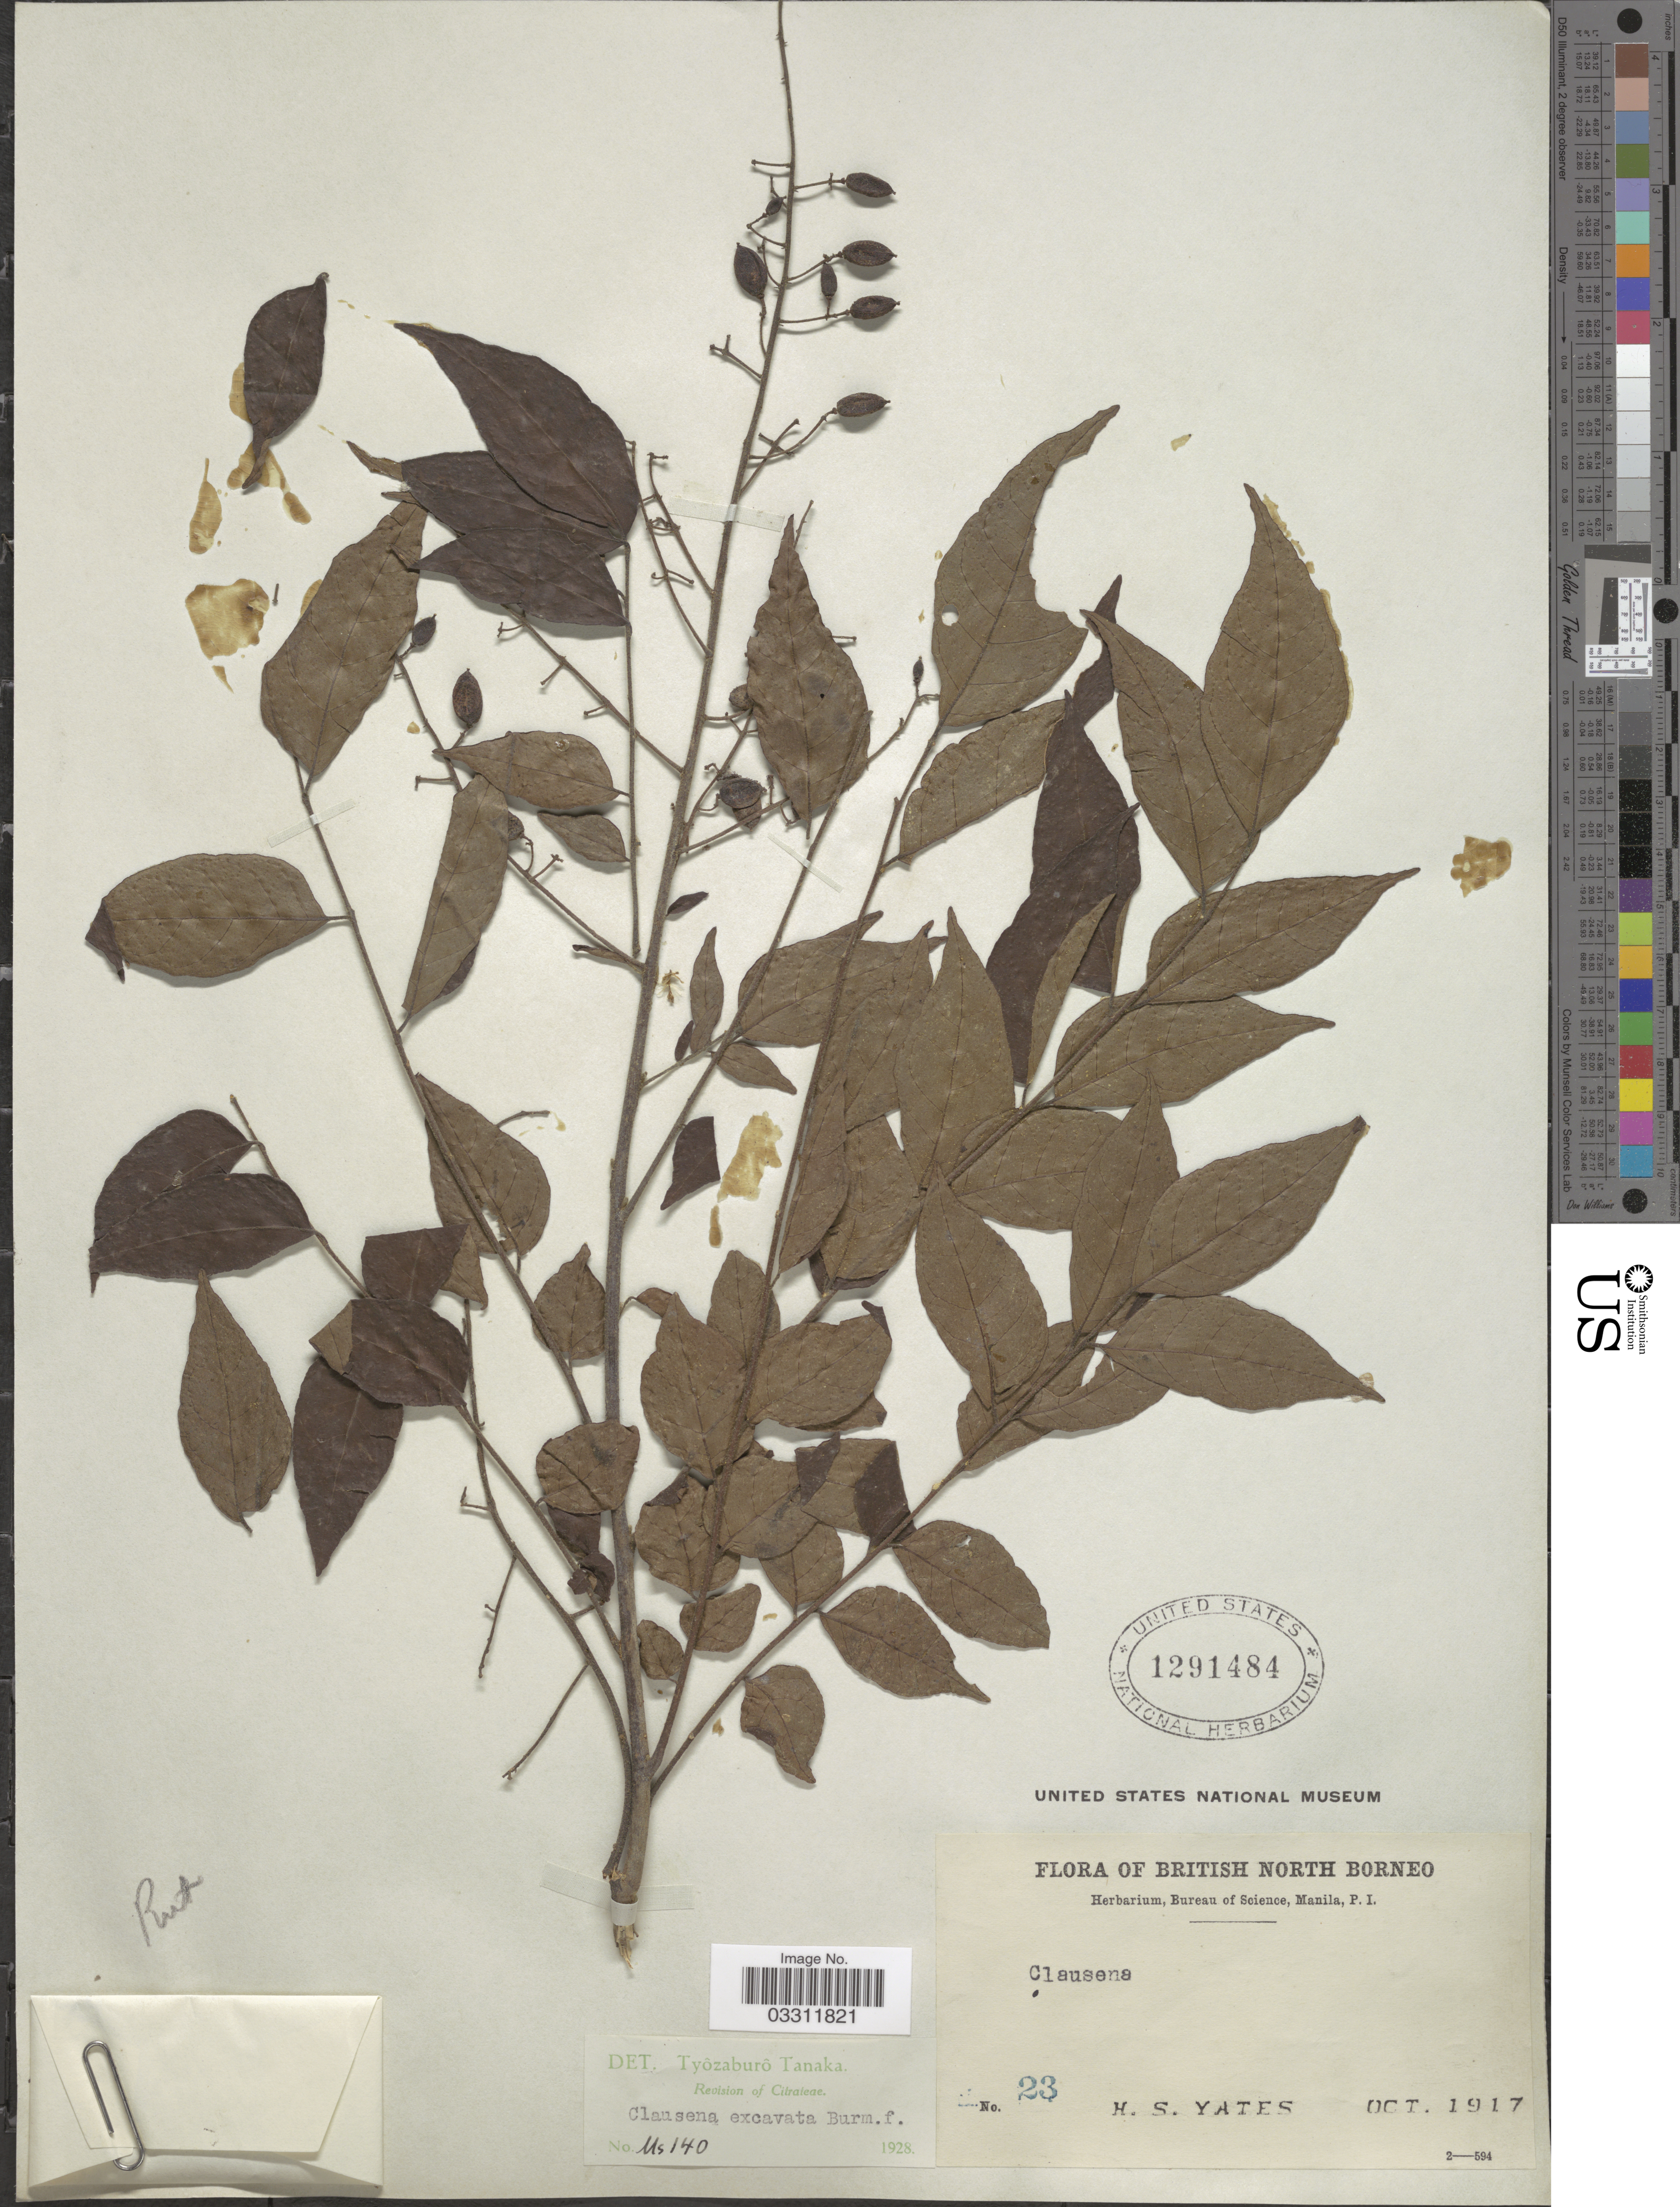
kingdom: Plantae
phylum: Tracheophyta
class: Magnoliopsida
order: Sapindales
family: Rutaceae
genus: Clausena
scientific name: Clausena excavata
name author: Burm. f.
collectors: H. S. Yates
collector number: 23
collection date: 1917-10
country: Malaysia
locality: British North Borneo.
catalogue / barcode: US 1291484